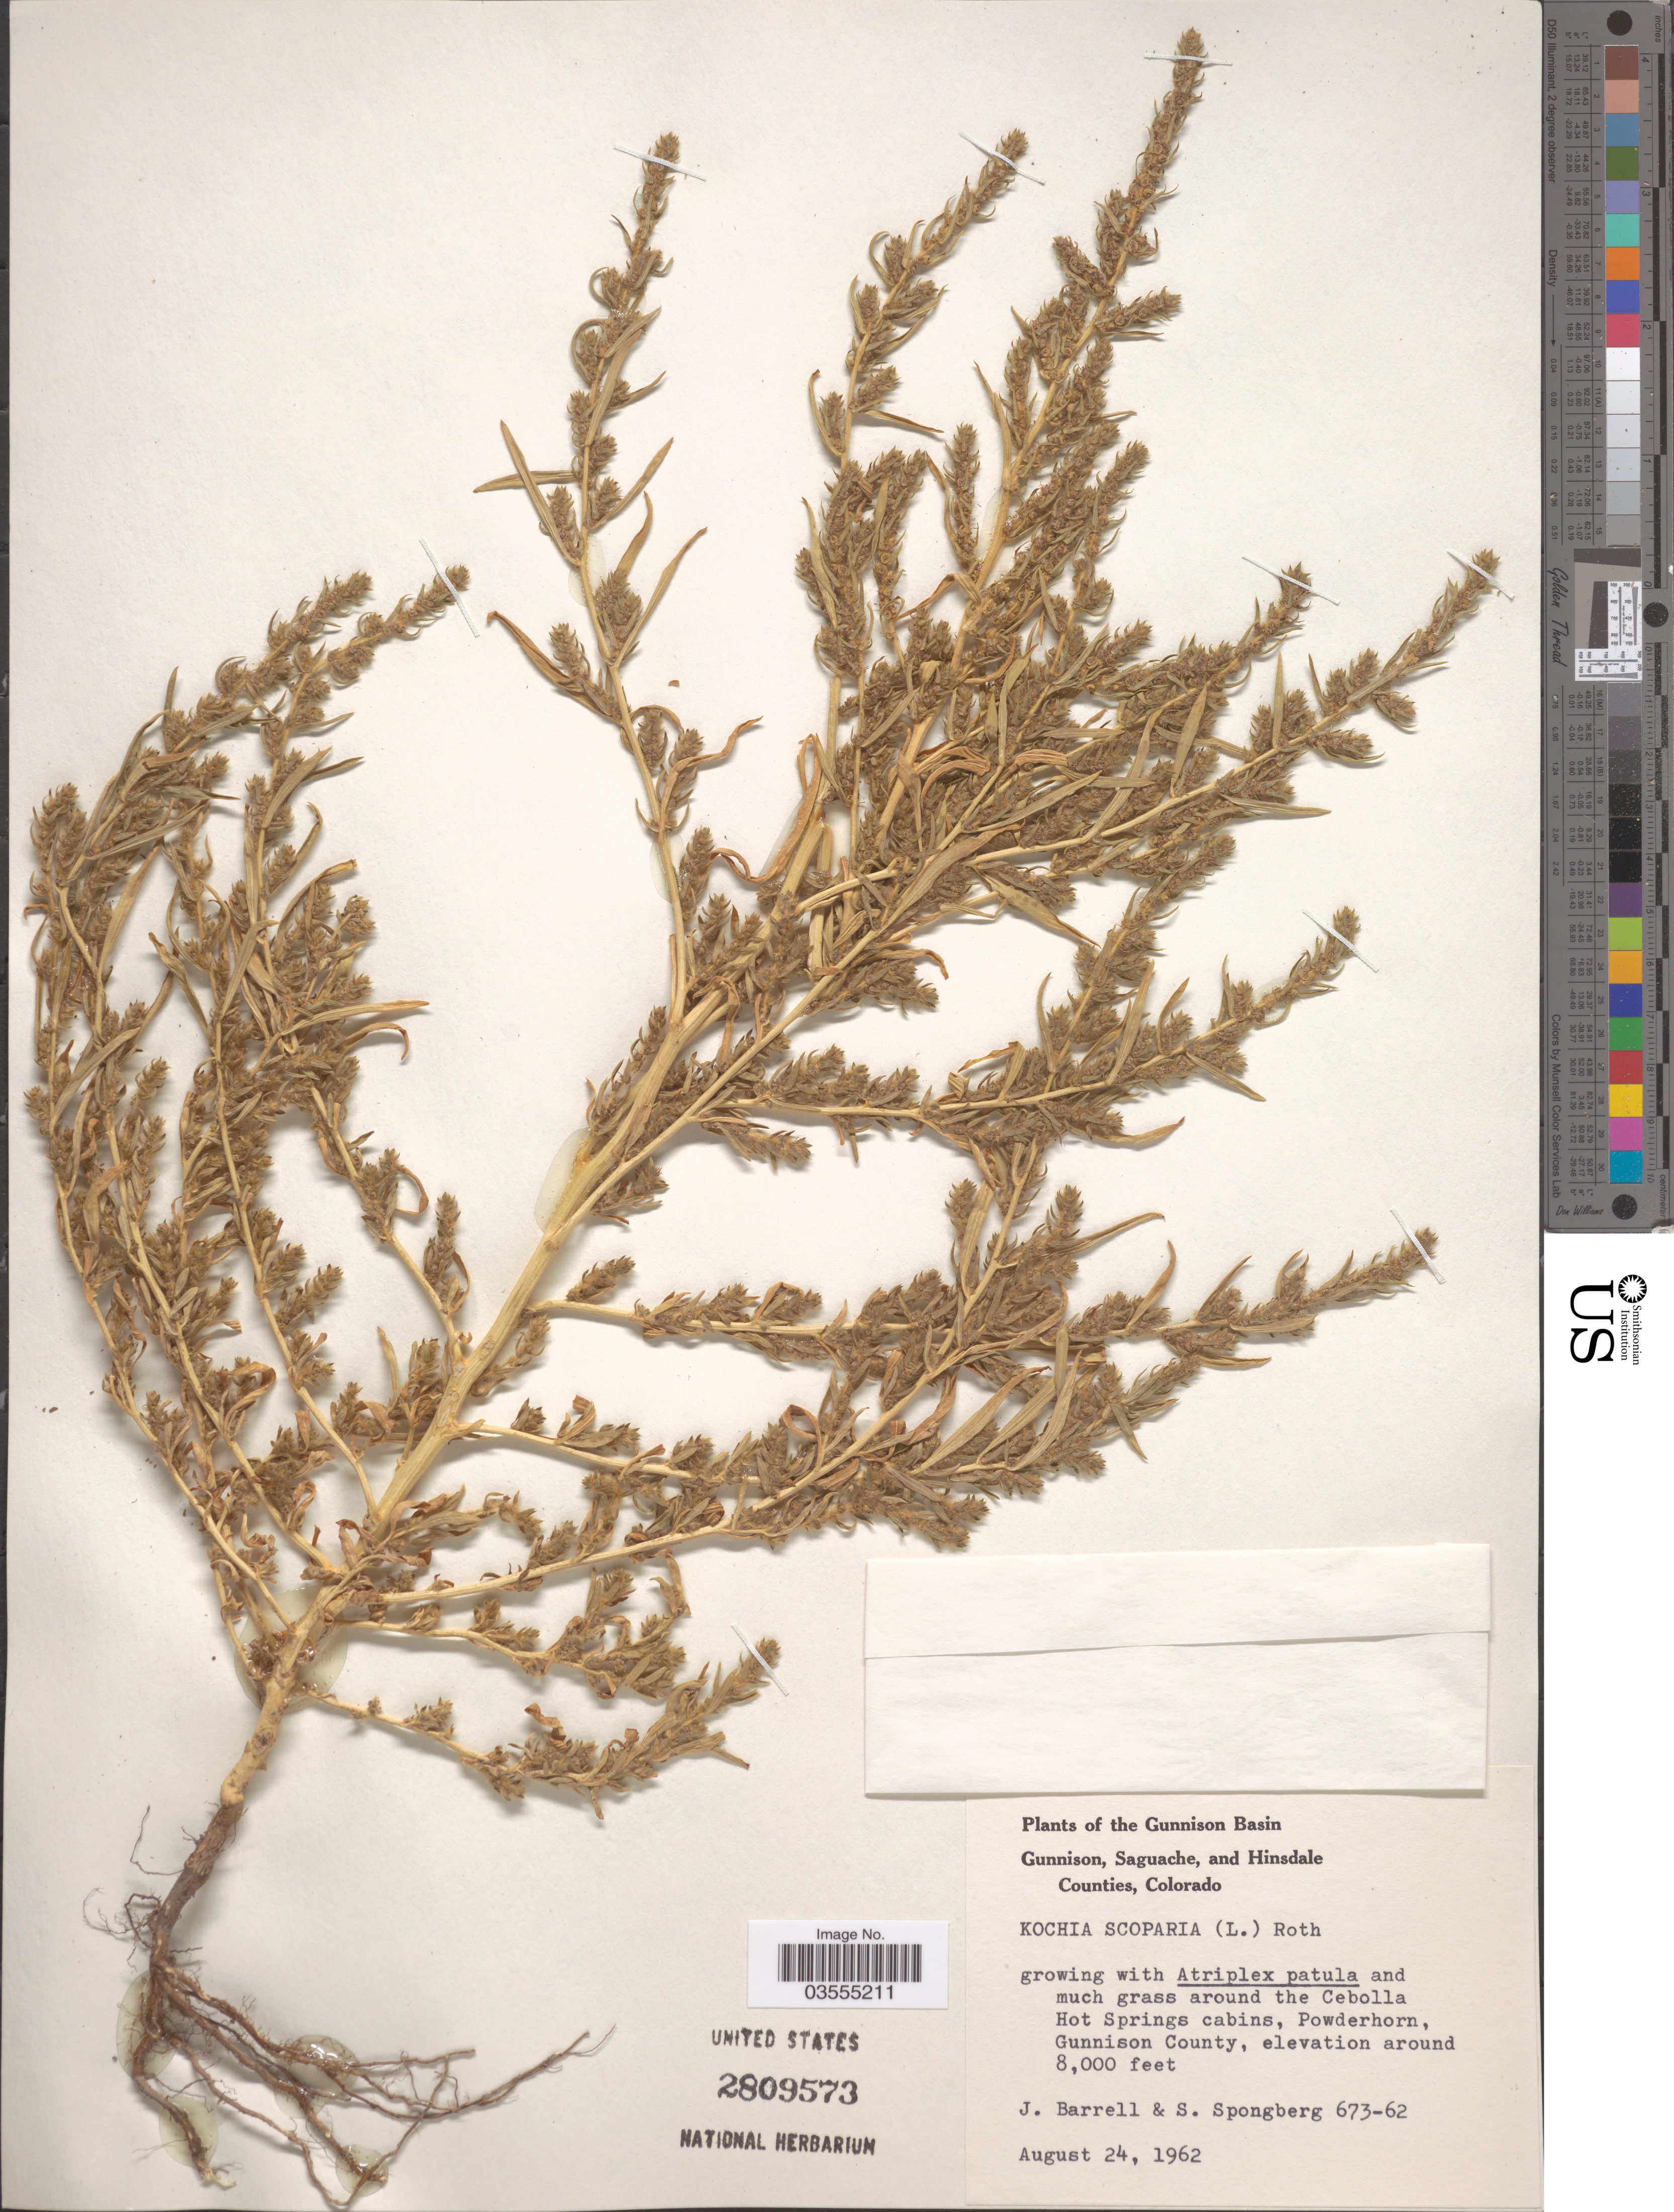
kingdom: Plantae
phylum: Tracheophyta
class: Magnoliopsida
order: Caryophyllales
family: Amaranthaceae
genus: Bassia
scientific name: Bassia scoparia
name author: (L.) Voss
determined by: U.S. National Herbarium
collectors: J. Barrell & S. A.Spongberg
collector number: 673-62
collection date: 1962-08-24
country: United States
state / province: Colorado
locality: The Gunnison Basin. Around the Cebolla Hot Springs cabins, Powderhorn, Gunnison County.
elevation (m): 2438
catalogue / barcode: US 2809573